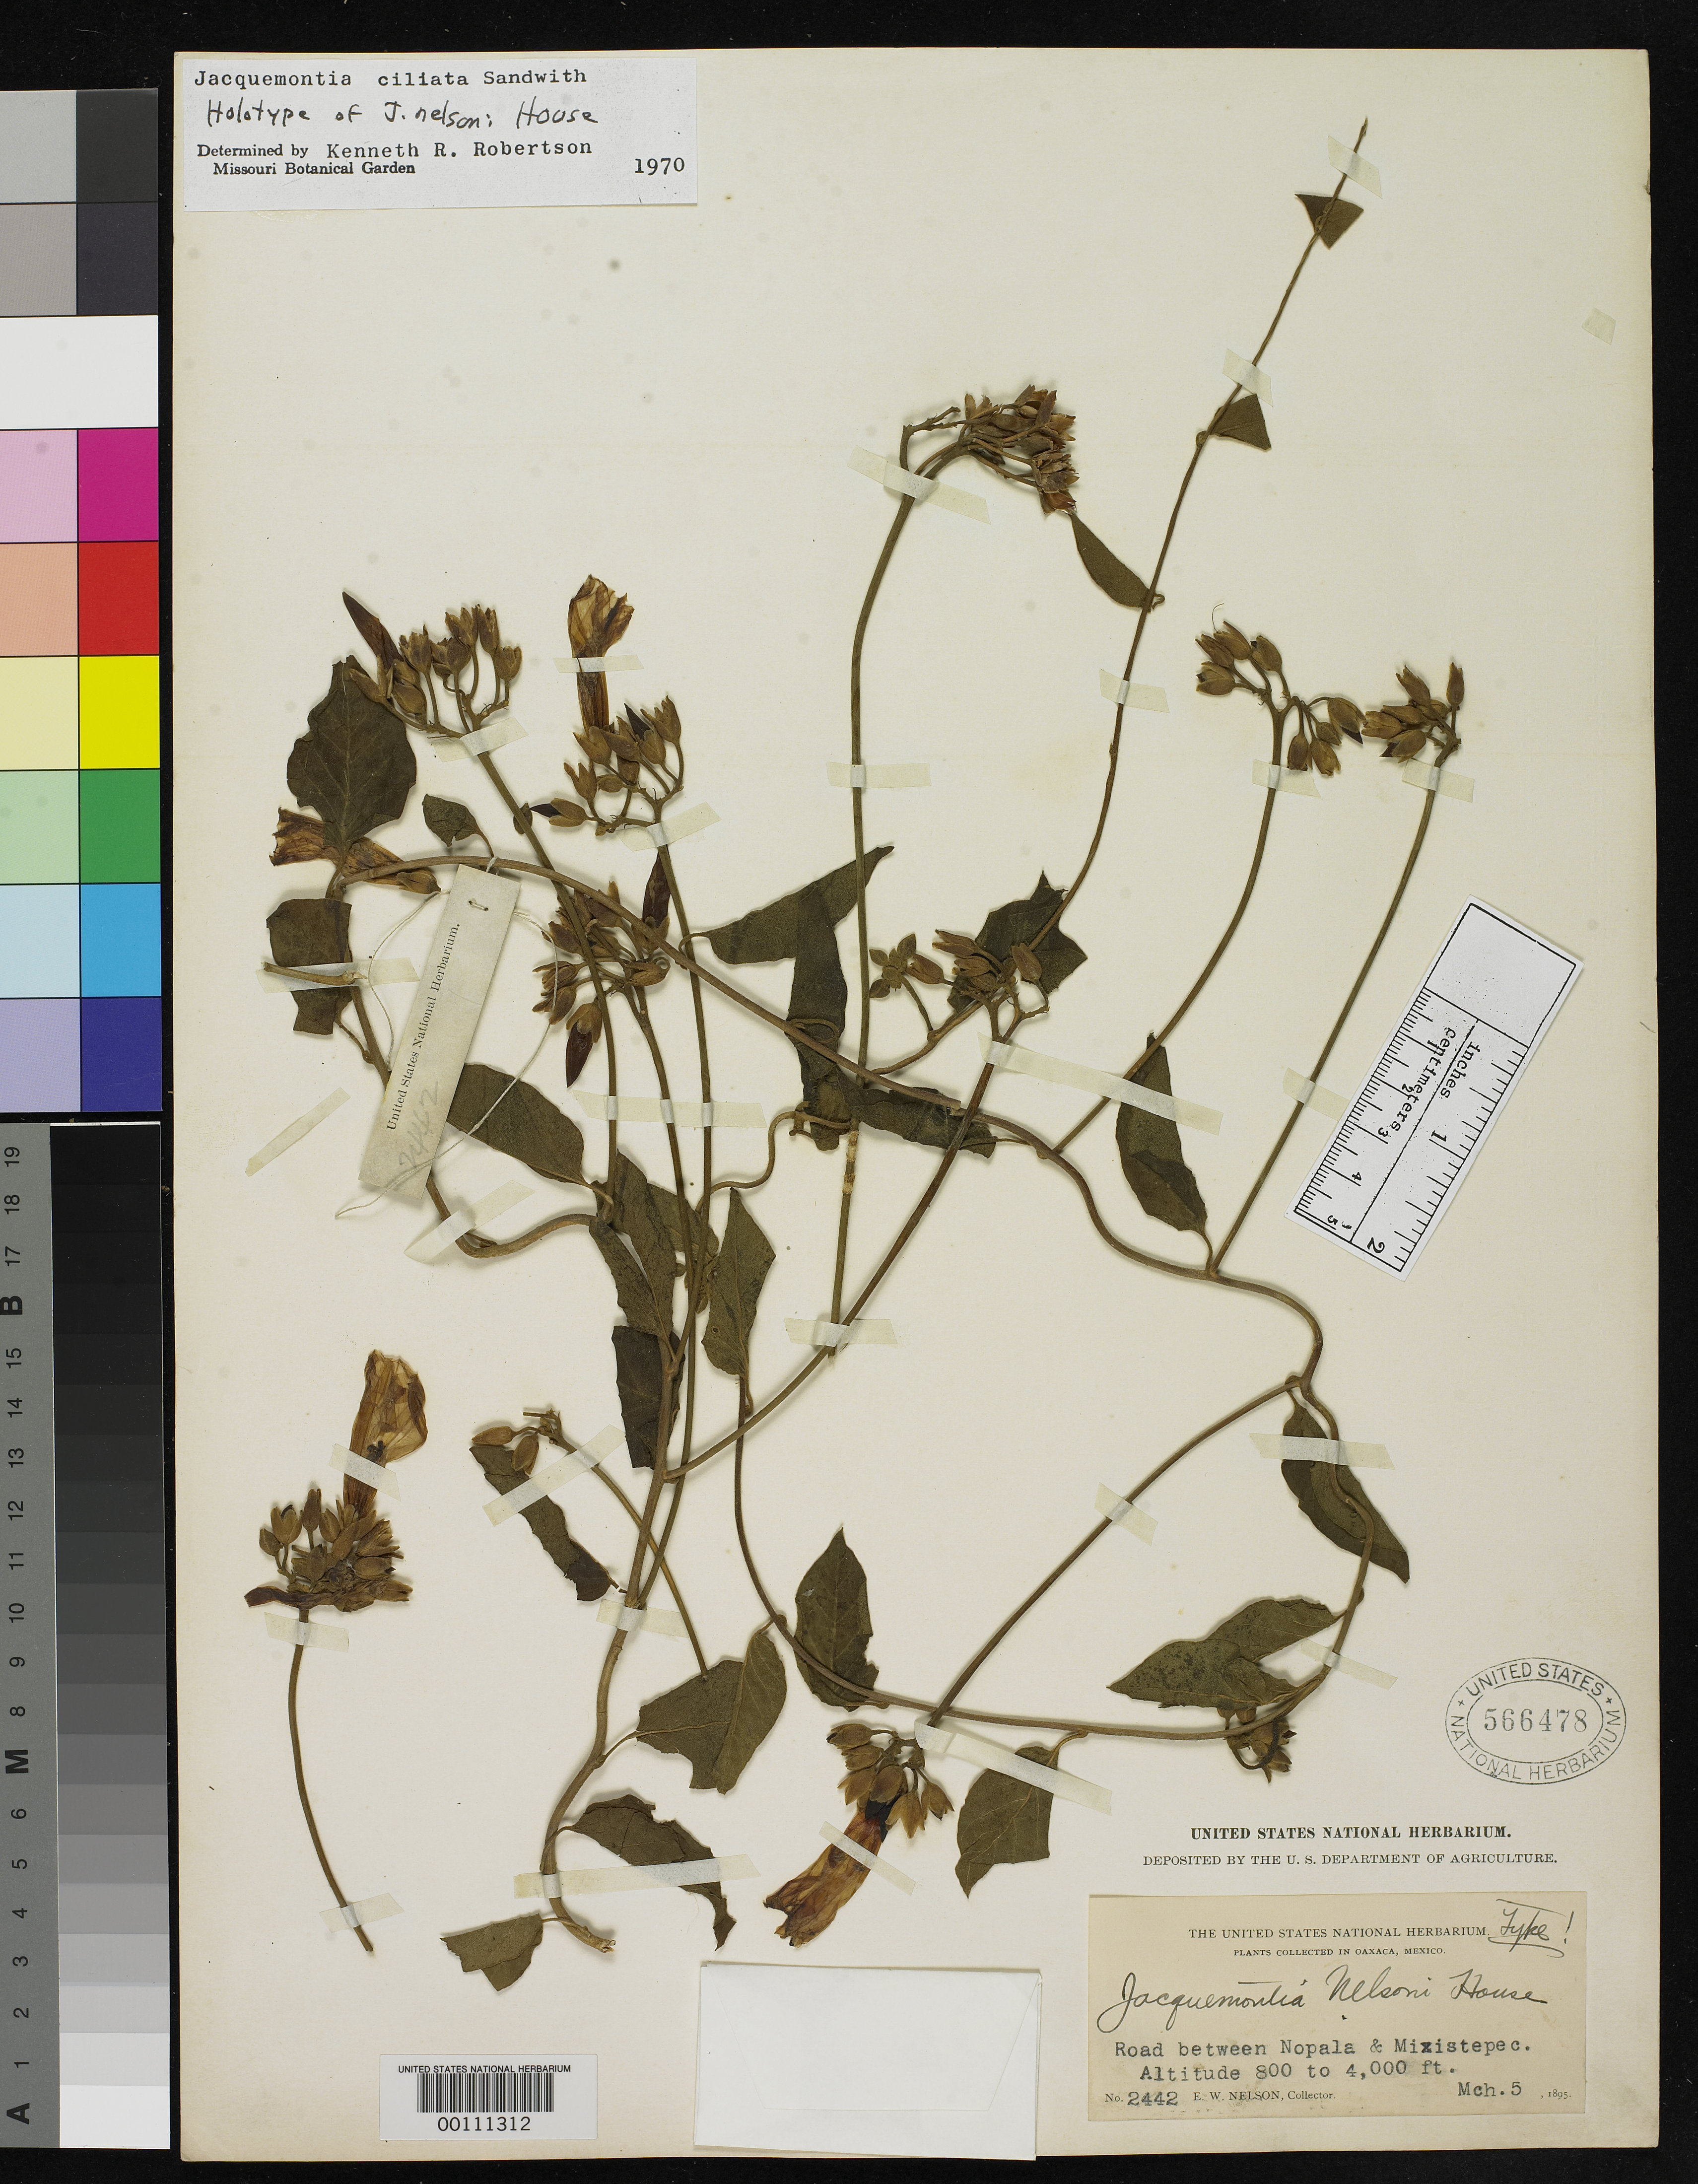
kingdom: Plantae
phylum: Tracheophyta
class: Magnoliopsida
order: Solanales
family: Convolvulaceae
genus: Jacquemontia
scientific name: Jacquemontia nelsoni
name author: House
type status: Holotype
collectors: E. W. Nelson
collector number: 2442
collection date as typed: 05 Mar 1895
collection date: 1895-03-05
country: Mexico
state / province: Oaxaca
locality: Between Nopala and Mixistepec.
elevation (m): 1158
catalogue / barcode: US 566478